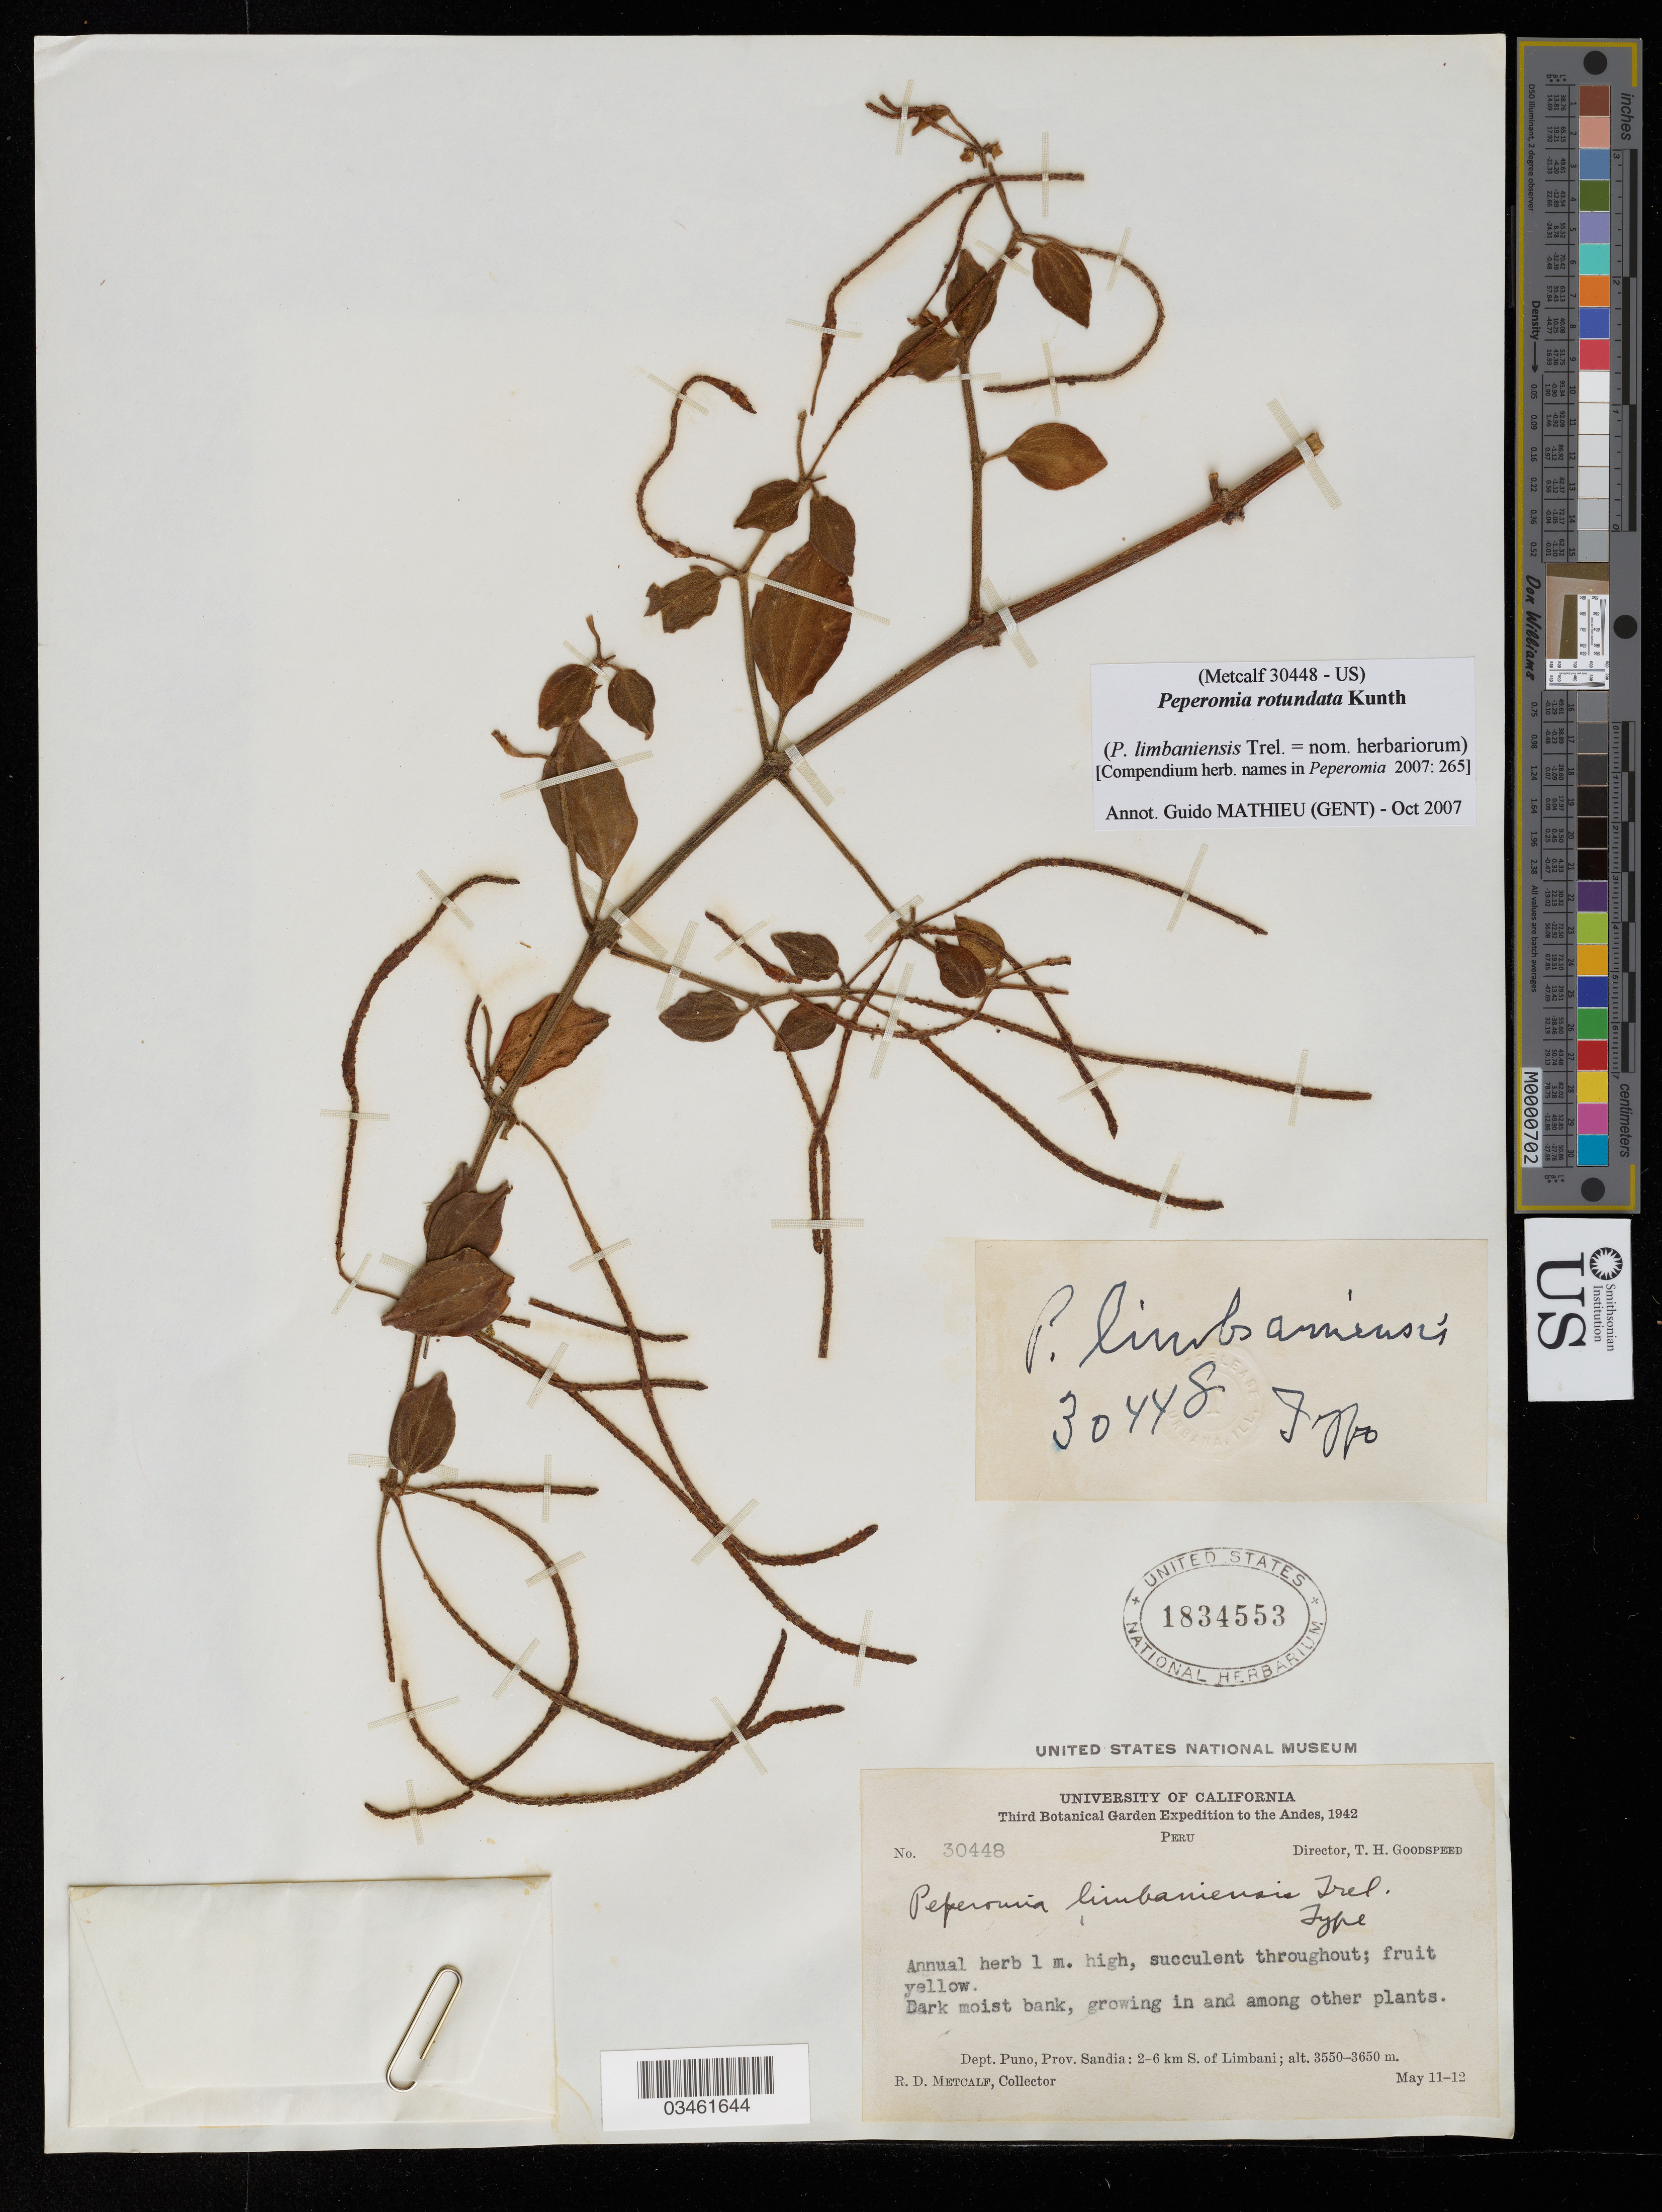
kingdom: Plantae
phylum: Tracheophyta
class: Magnoliopsida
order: Piperales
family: Piperaceae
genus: Peperomia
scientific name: Peperomia rotundata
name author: Kunth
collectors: R. D. Metcalf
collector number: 30448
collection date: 1942-05-11/1942-05-12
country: Peru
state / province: Puno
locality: Third Botanical Garden Expedition to the Andes, 1942. Dept. Puno, Prov. Sandia: 2-6 km S. of Limbani.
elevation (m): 3550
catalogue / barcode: US 1834553